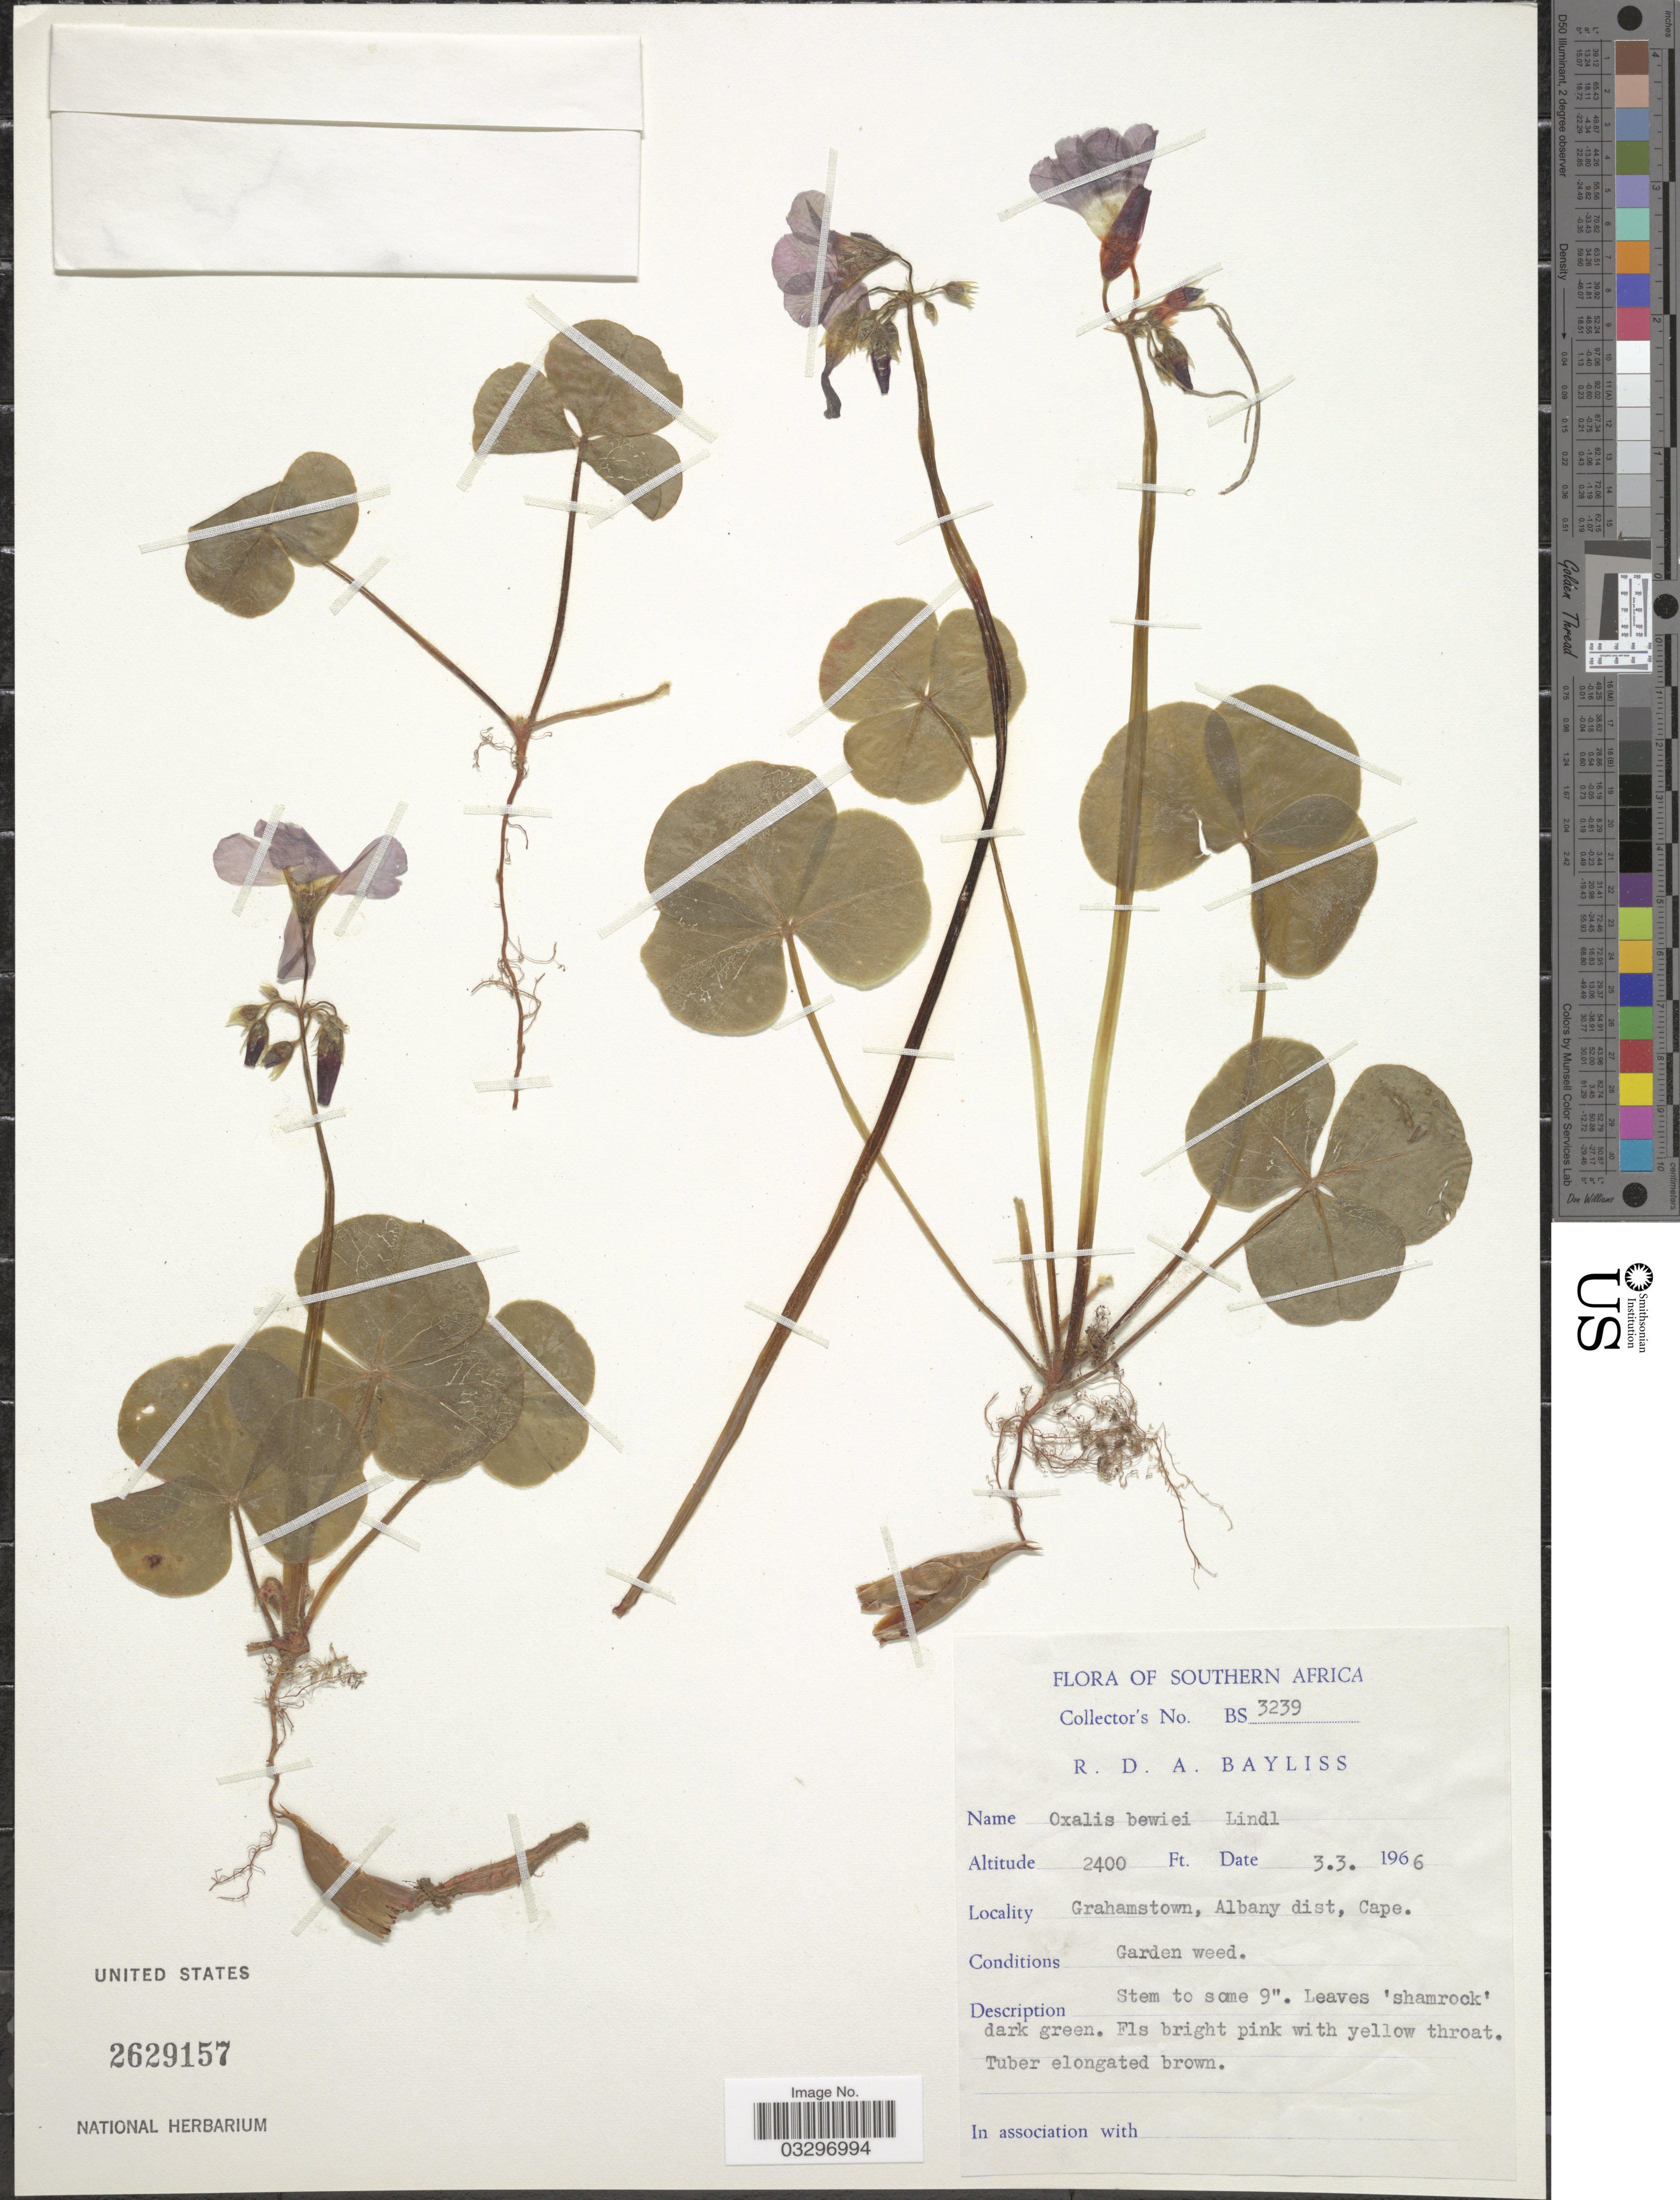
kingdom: Plantae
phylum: Tracheophyta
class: Magnoliopsida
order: Oxalidales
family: Oxalidaceae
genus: Oxalis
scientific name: Oxalis bowiei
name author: W.T. Aiton ex G. Don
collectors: R. Bayliss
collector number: BS3239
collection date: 1966-03-03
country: South Africa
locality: Southern Africa, Grahamstown, Albany dist, Cape.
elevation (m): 732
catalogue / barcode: US 2629157